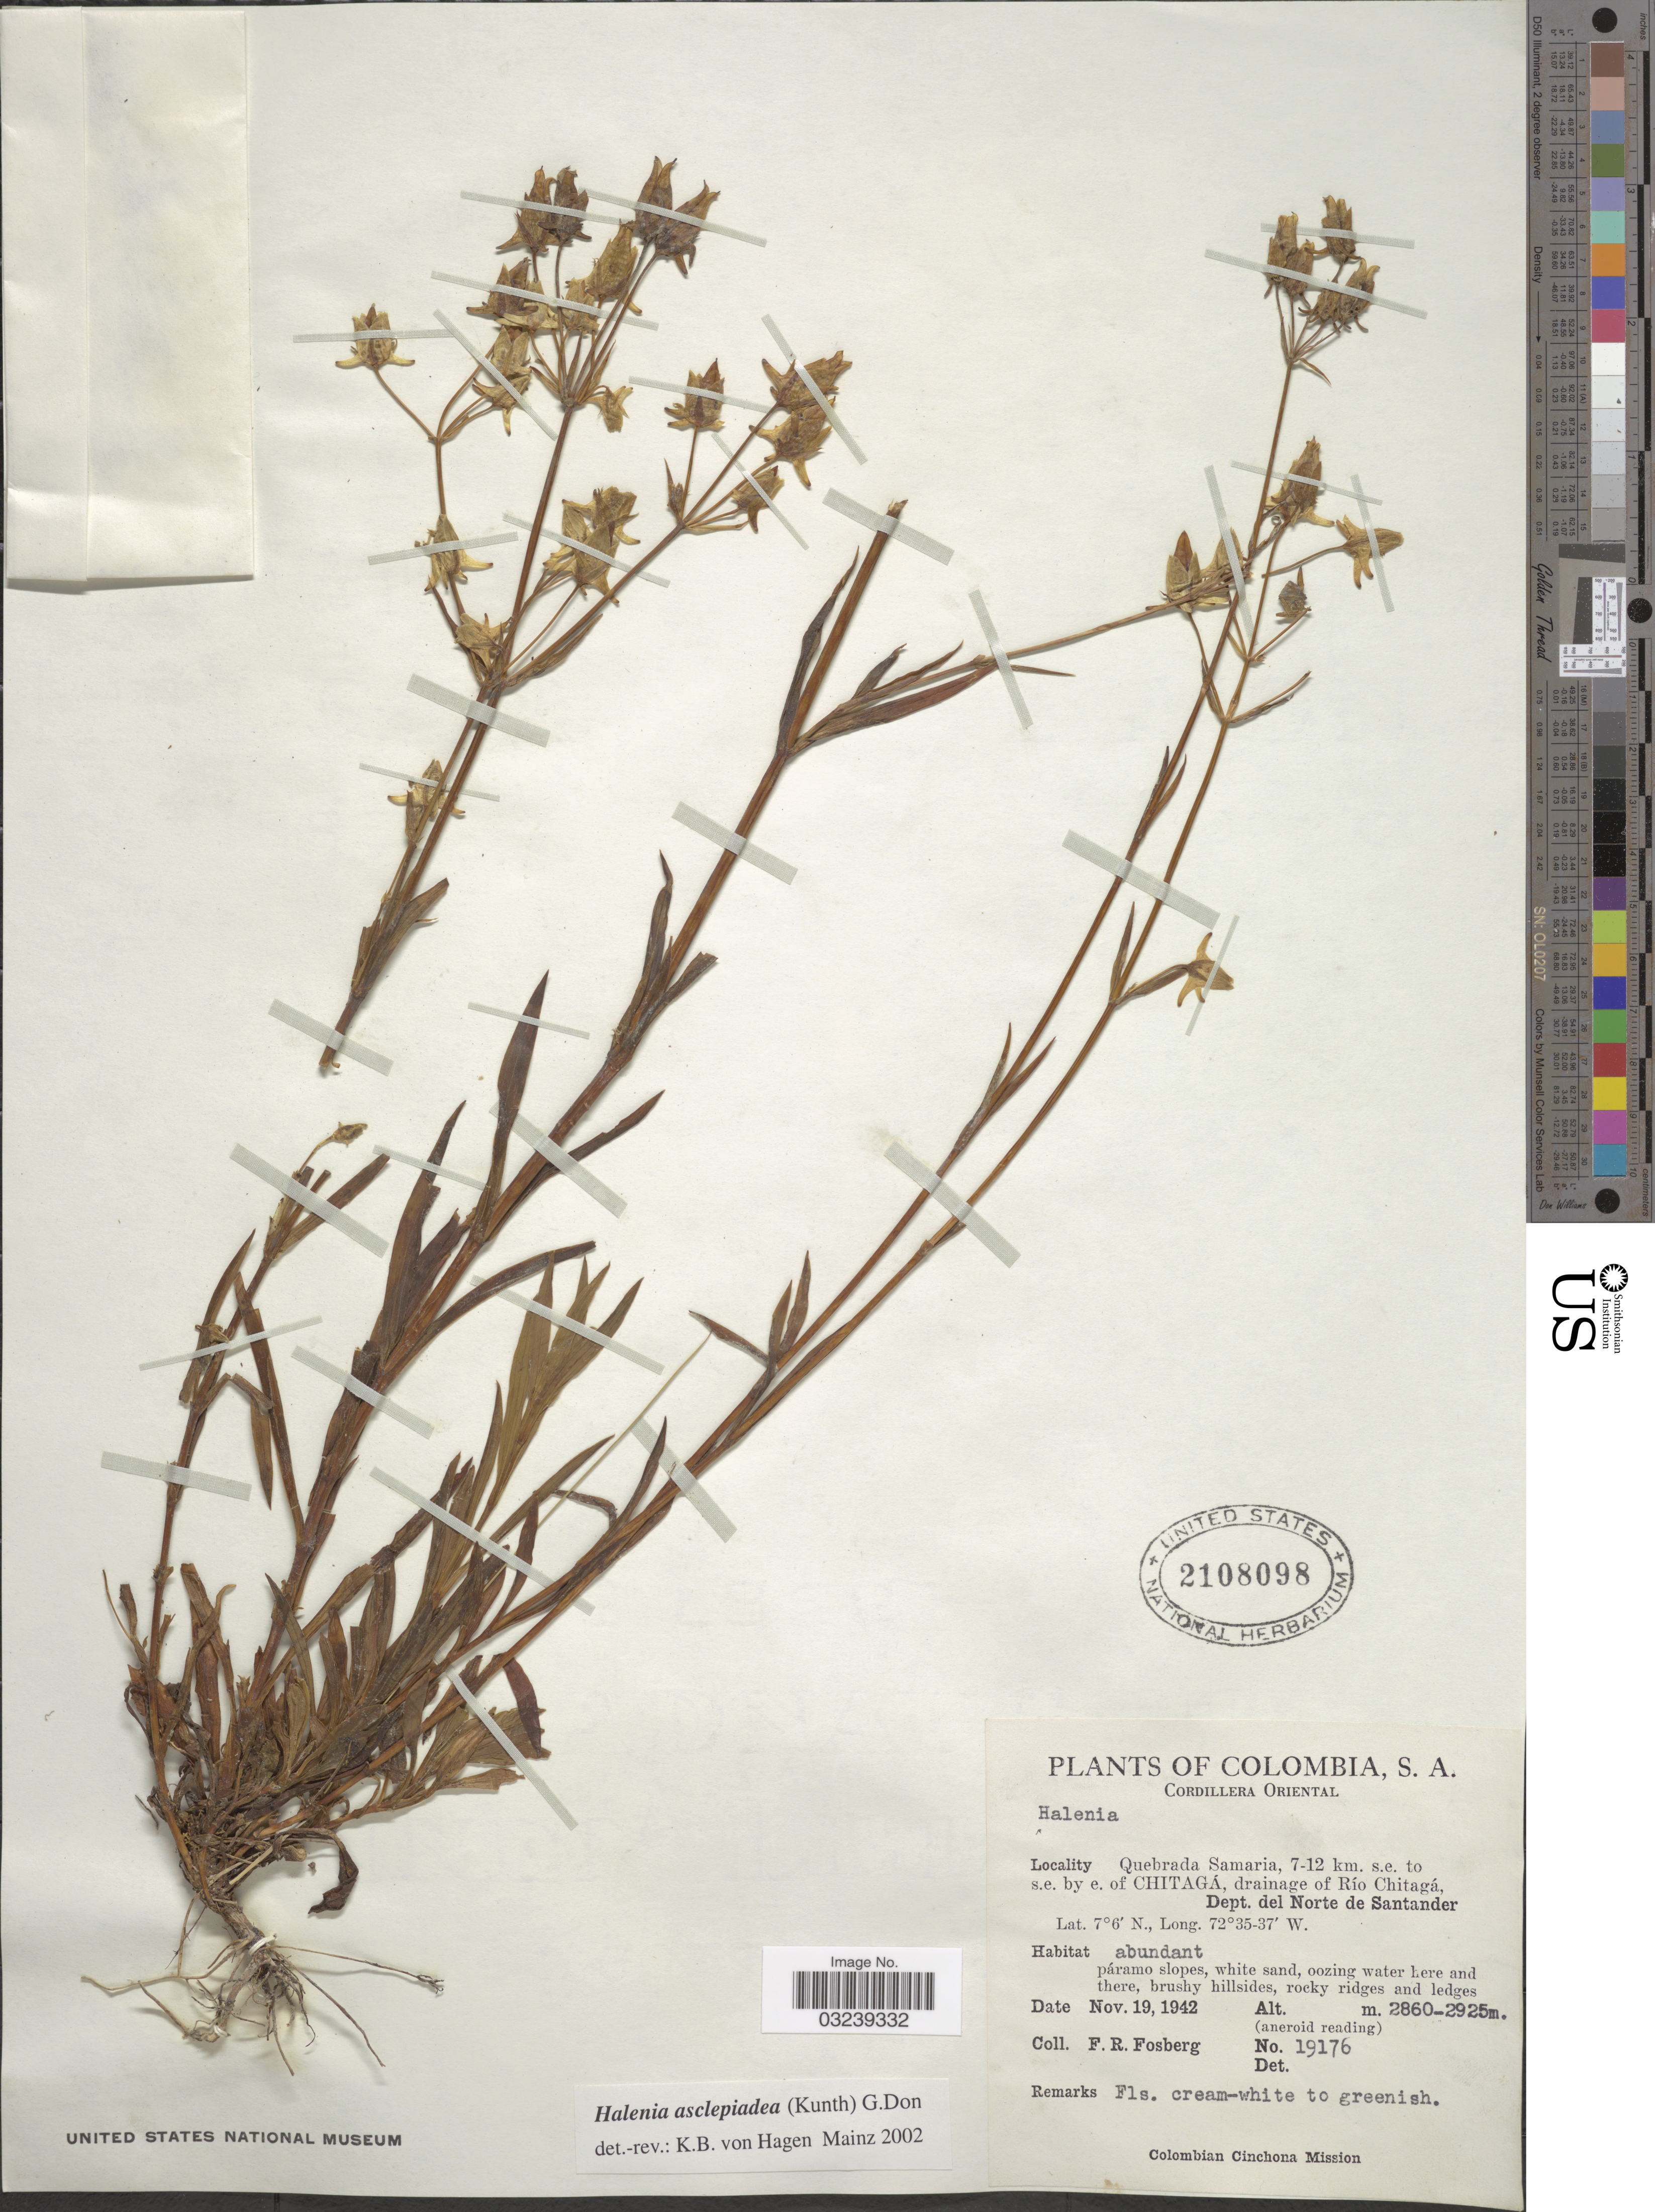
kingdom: Plantae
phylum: Tracheophyta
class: Magnoliopsida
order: Gentianales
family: Gentianaceae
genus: Halenia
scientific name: Halenia asclepiadea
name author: (Kunth) G. Don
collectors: F. R. Fosberg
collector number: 19176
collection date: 1942-11-19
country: Colombia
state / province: Norte de Santander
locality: Cordillera Oriental, Quebrada Samaria, 7-12 km. s.e. to s.e. by e. of Chitagá, drainage of Río Chitagá, Dept. del Norte de Santander.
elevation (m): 2860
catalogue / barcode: US 2108098